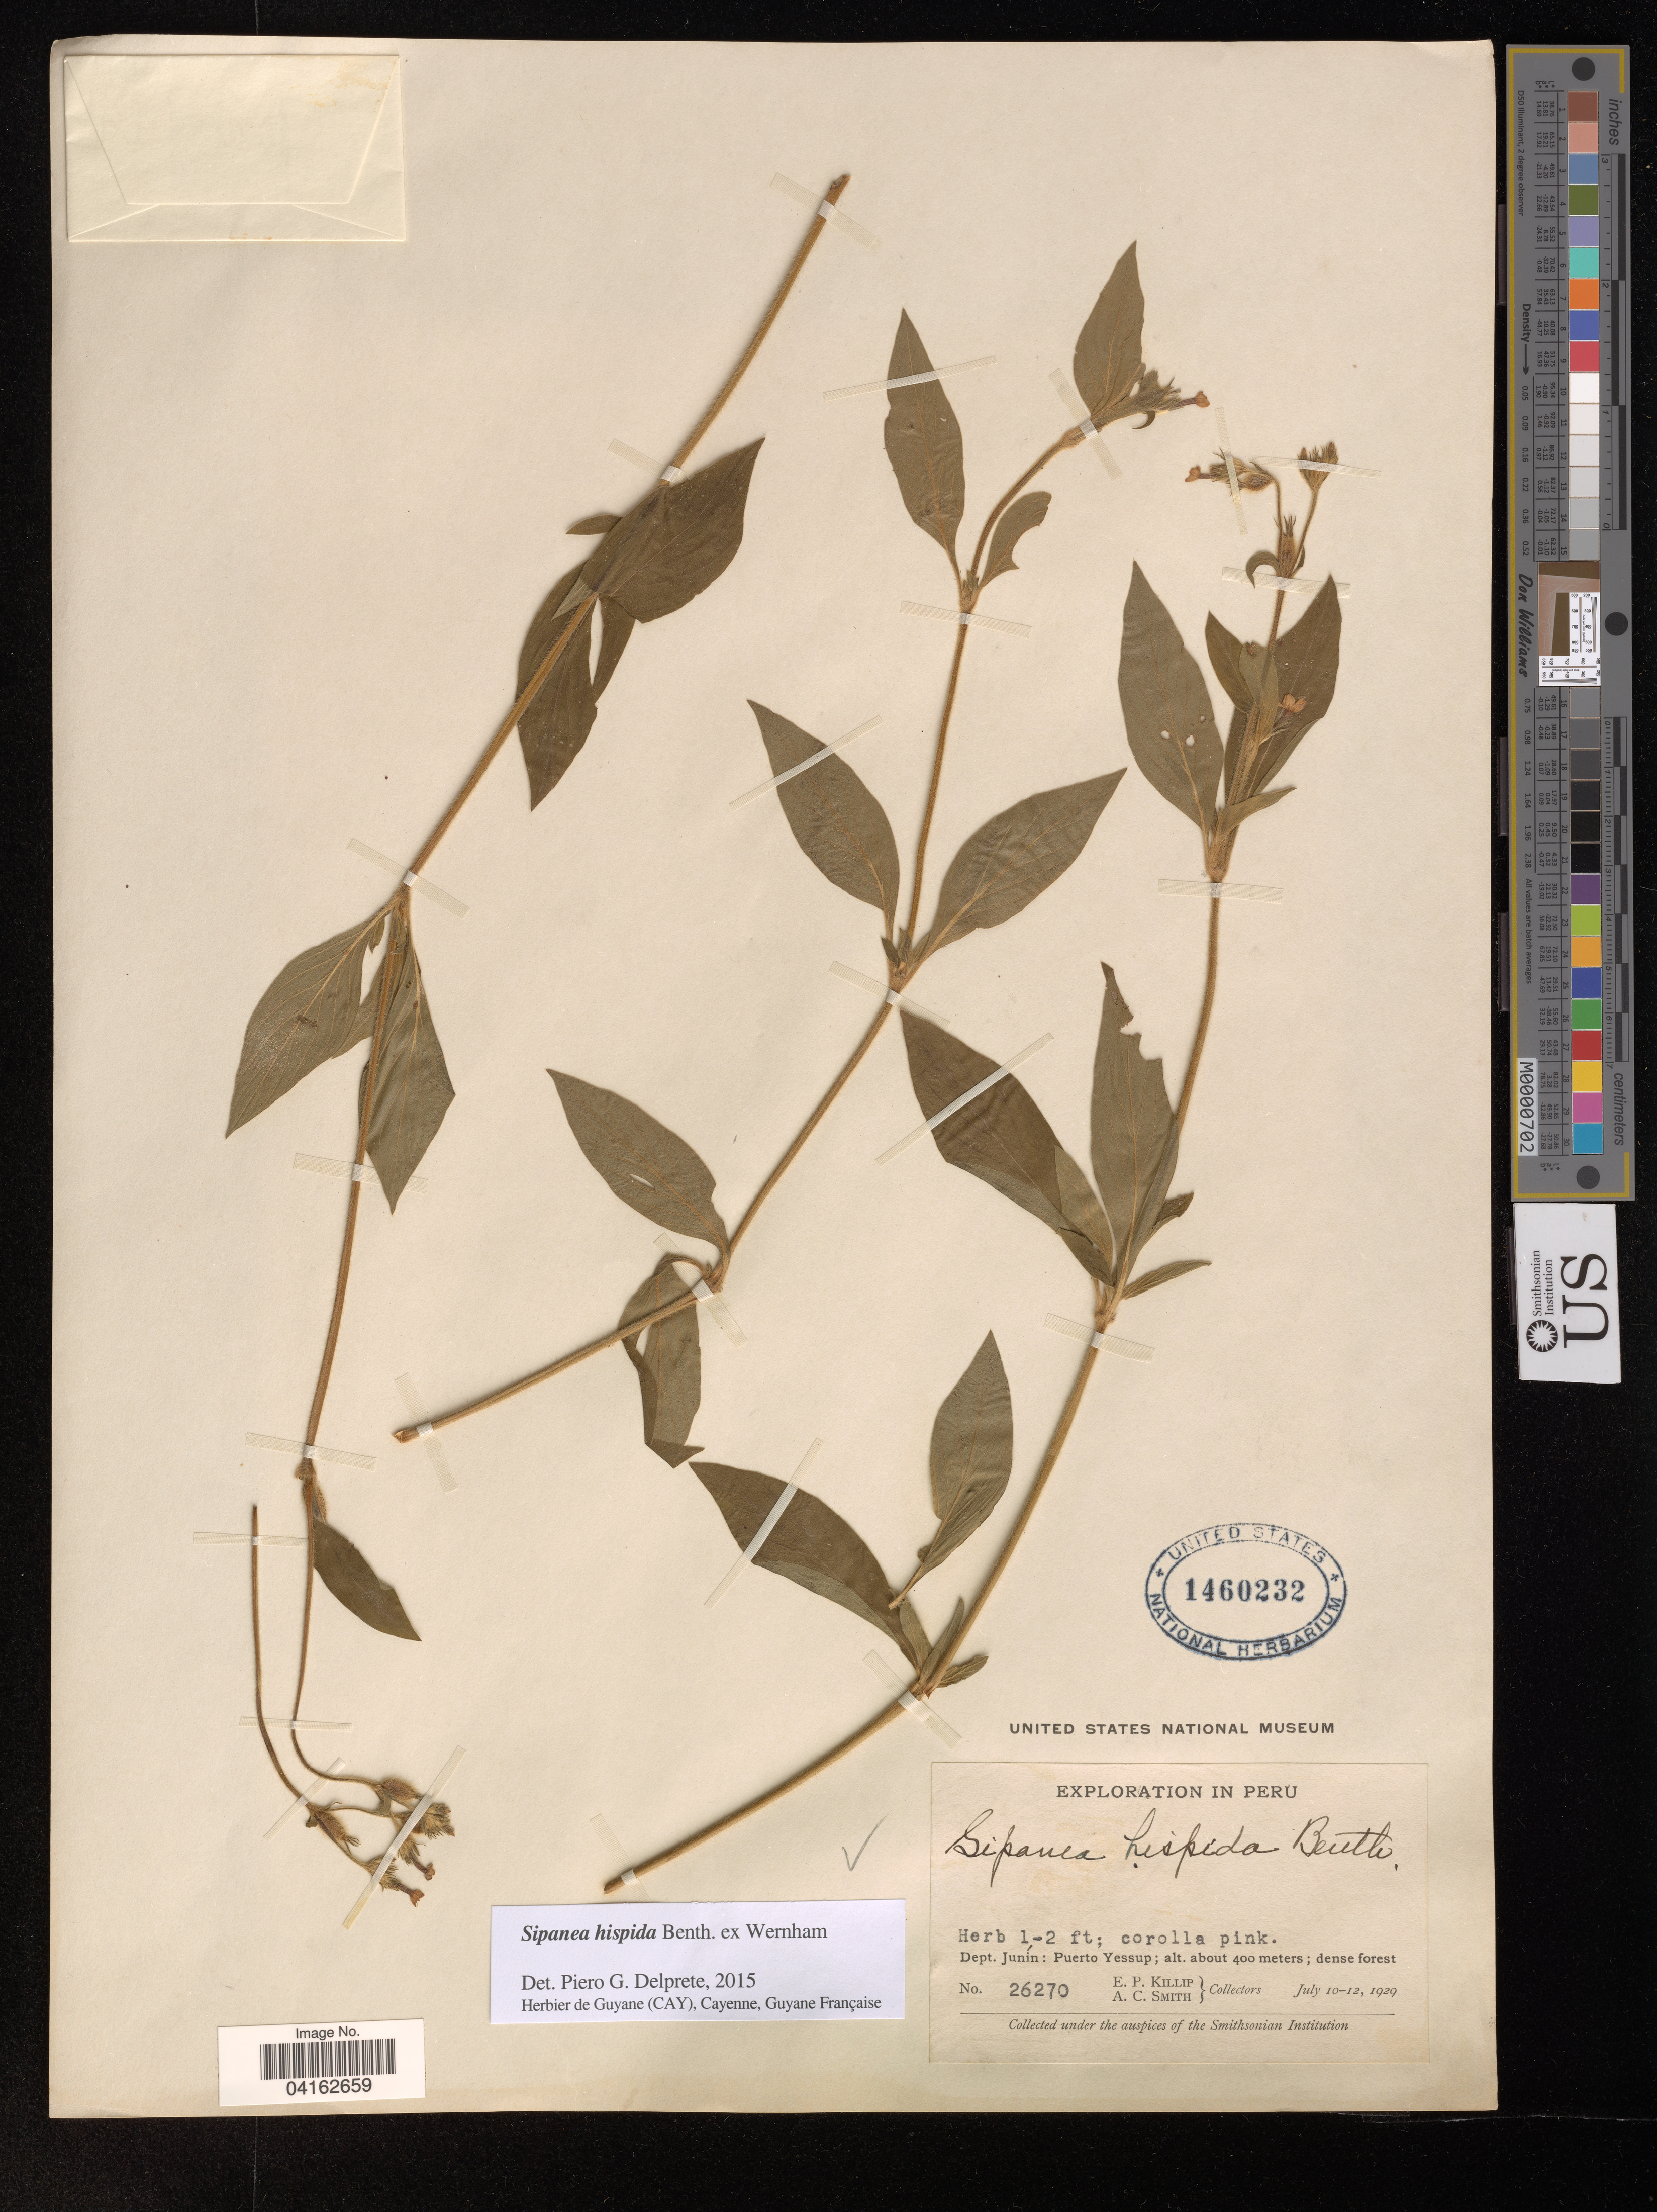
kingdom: Plantae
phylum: Tracheophyta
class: Magnoliopsida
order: Gentianales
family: Rubiaceae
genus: Sipanea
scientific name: Sipanea hispida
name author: Benth. ex Wernham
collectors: E. P. Killip & A. C. Smith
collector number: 26270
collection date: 1929-07-10/1929-07-12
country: Peru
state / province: Junin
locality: Dept. Junín: Puerto Yessup.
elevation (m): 400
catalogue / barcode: US 1460232